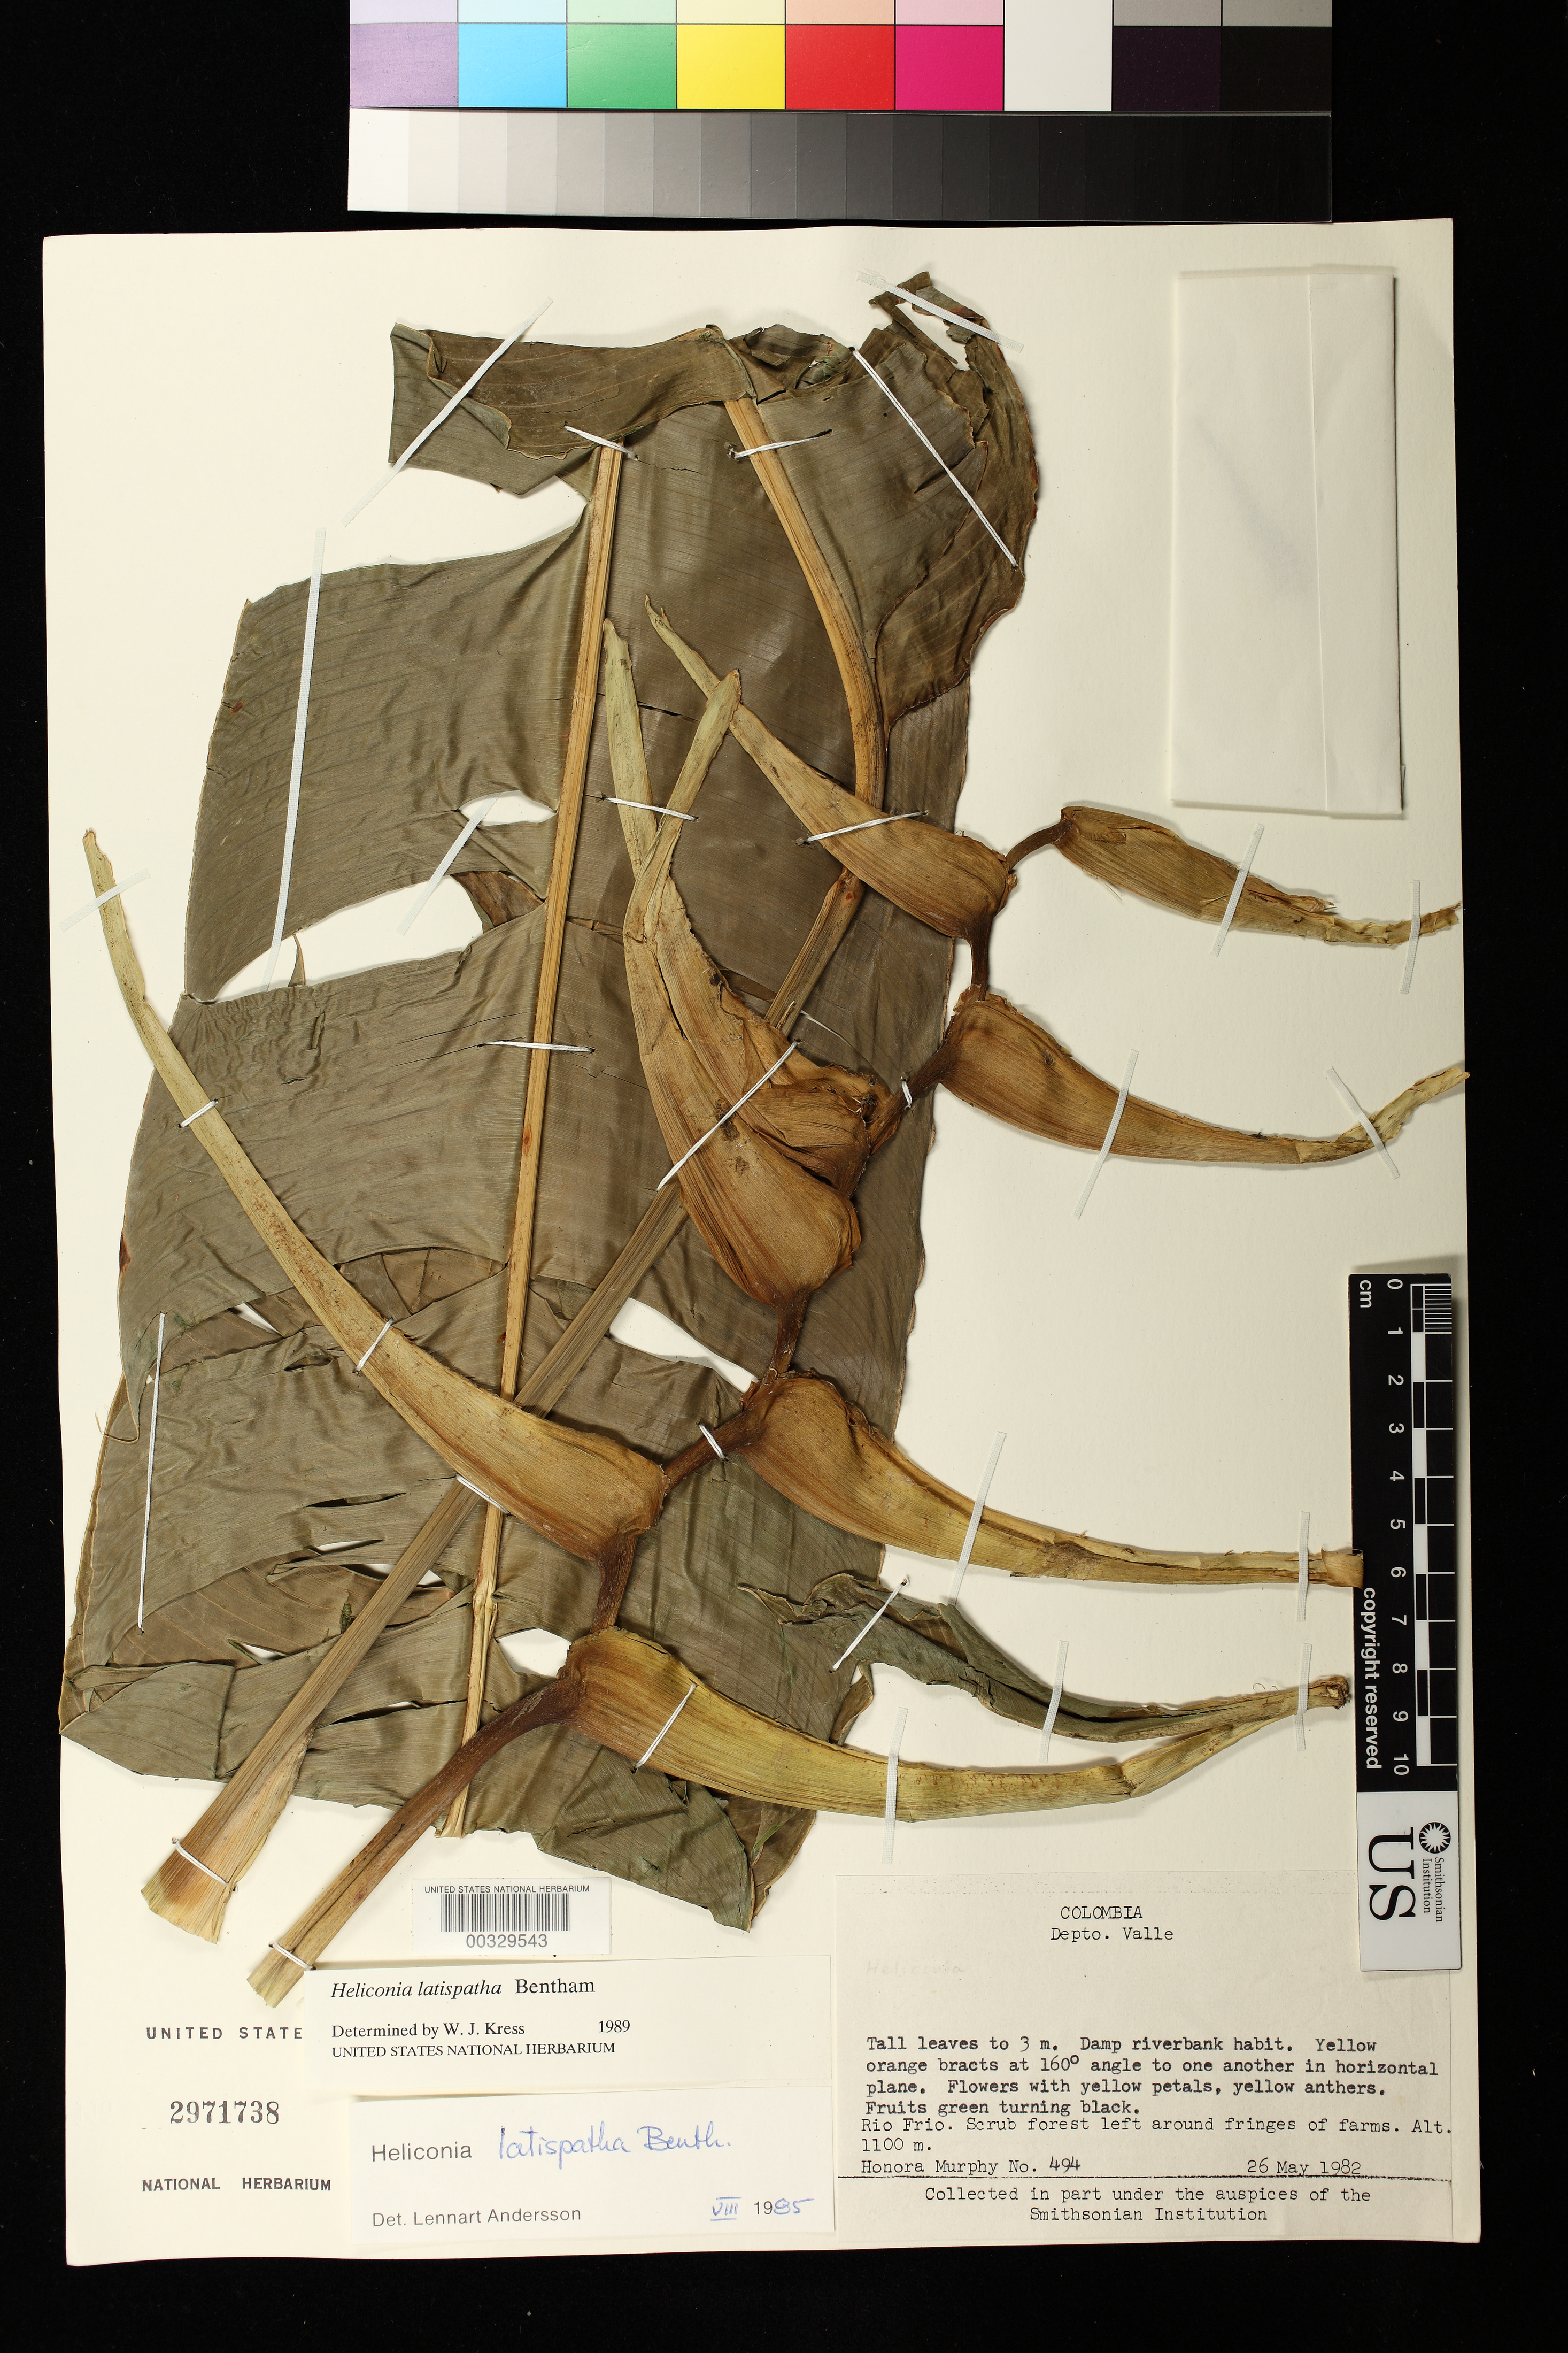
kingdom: Plantae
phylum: Tracheophyta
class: Liliopsida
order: Zingiberales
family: Heliconiaceae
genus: Heliconia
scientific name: Heliconia latispatha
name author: Benth.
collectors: H. Murphy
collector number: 494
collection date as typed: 26 May 1982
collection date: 1982-05-26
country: Colombia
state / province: Valle del Cauca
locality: Rio Frio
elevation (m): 1100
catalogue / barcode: US 2971738